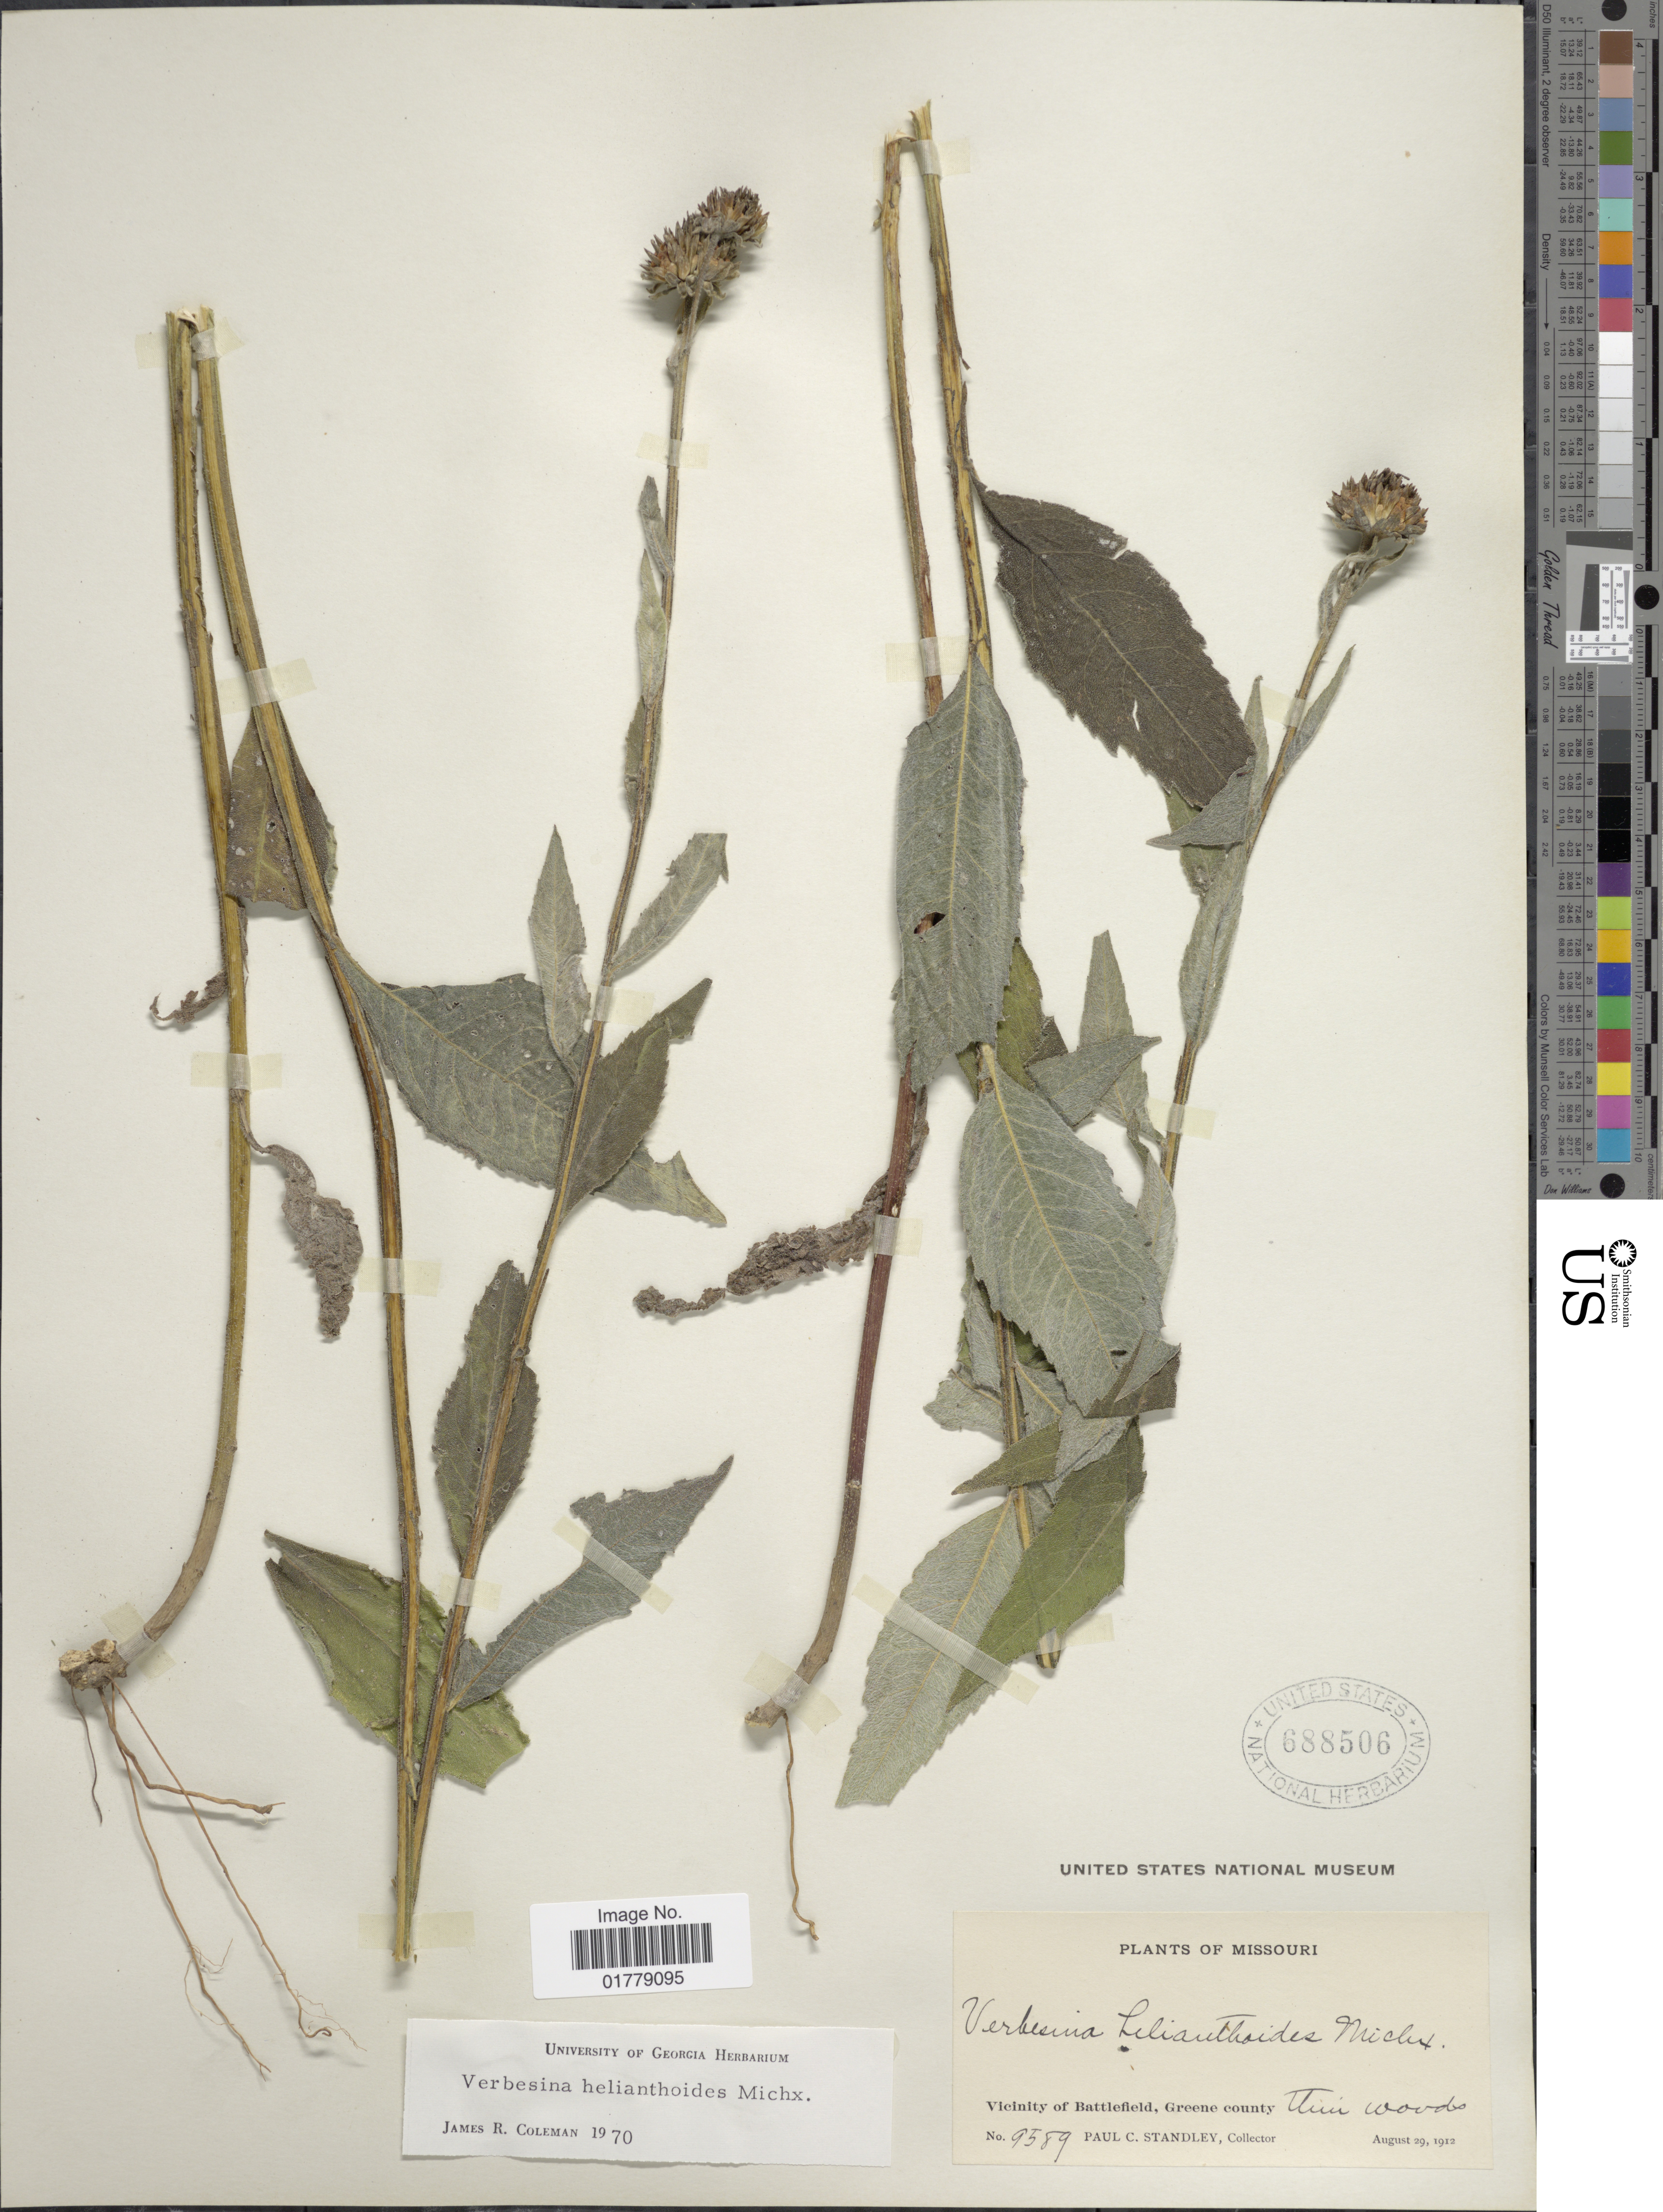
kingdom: Plantae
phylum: Tracheophyta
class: Magnoliopsida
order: Asterales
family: Asteraceae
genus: Verbesina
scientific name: Verbesina helianthoides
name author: Hook. & Arn. in Hook.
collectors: P. C. Standley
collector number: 9589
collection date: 1912-08-29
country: United States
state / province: Missouri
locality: Vicinity of Battlefield, Greene county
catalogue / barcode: US 688506